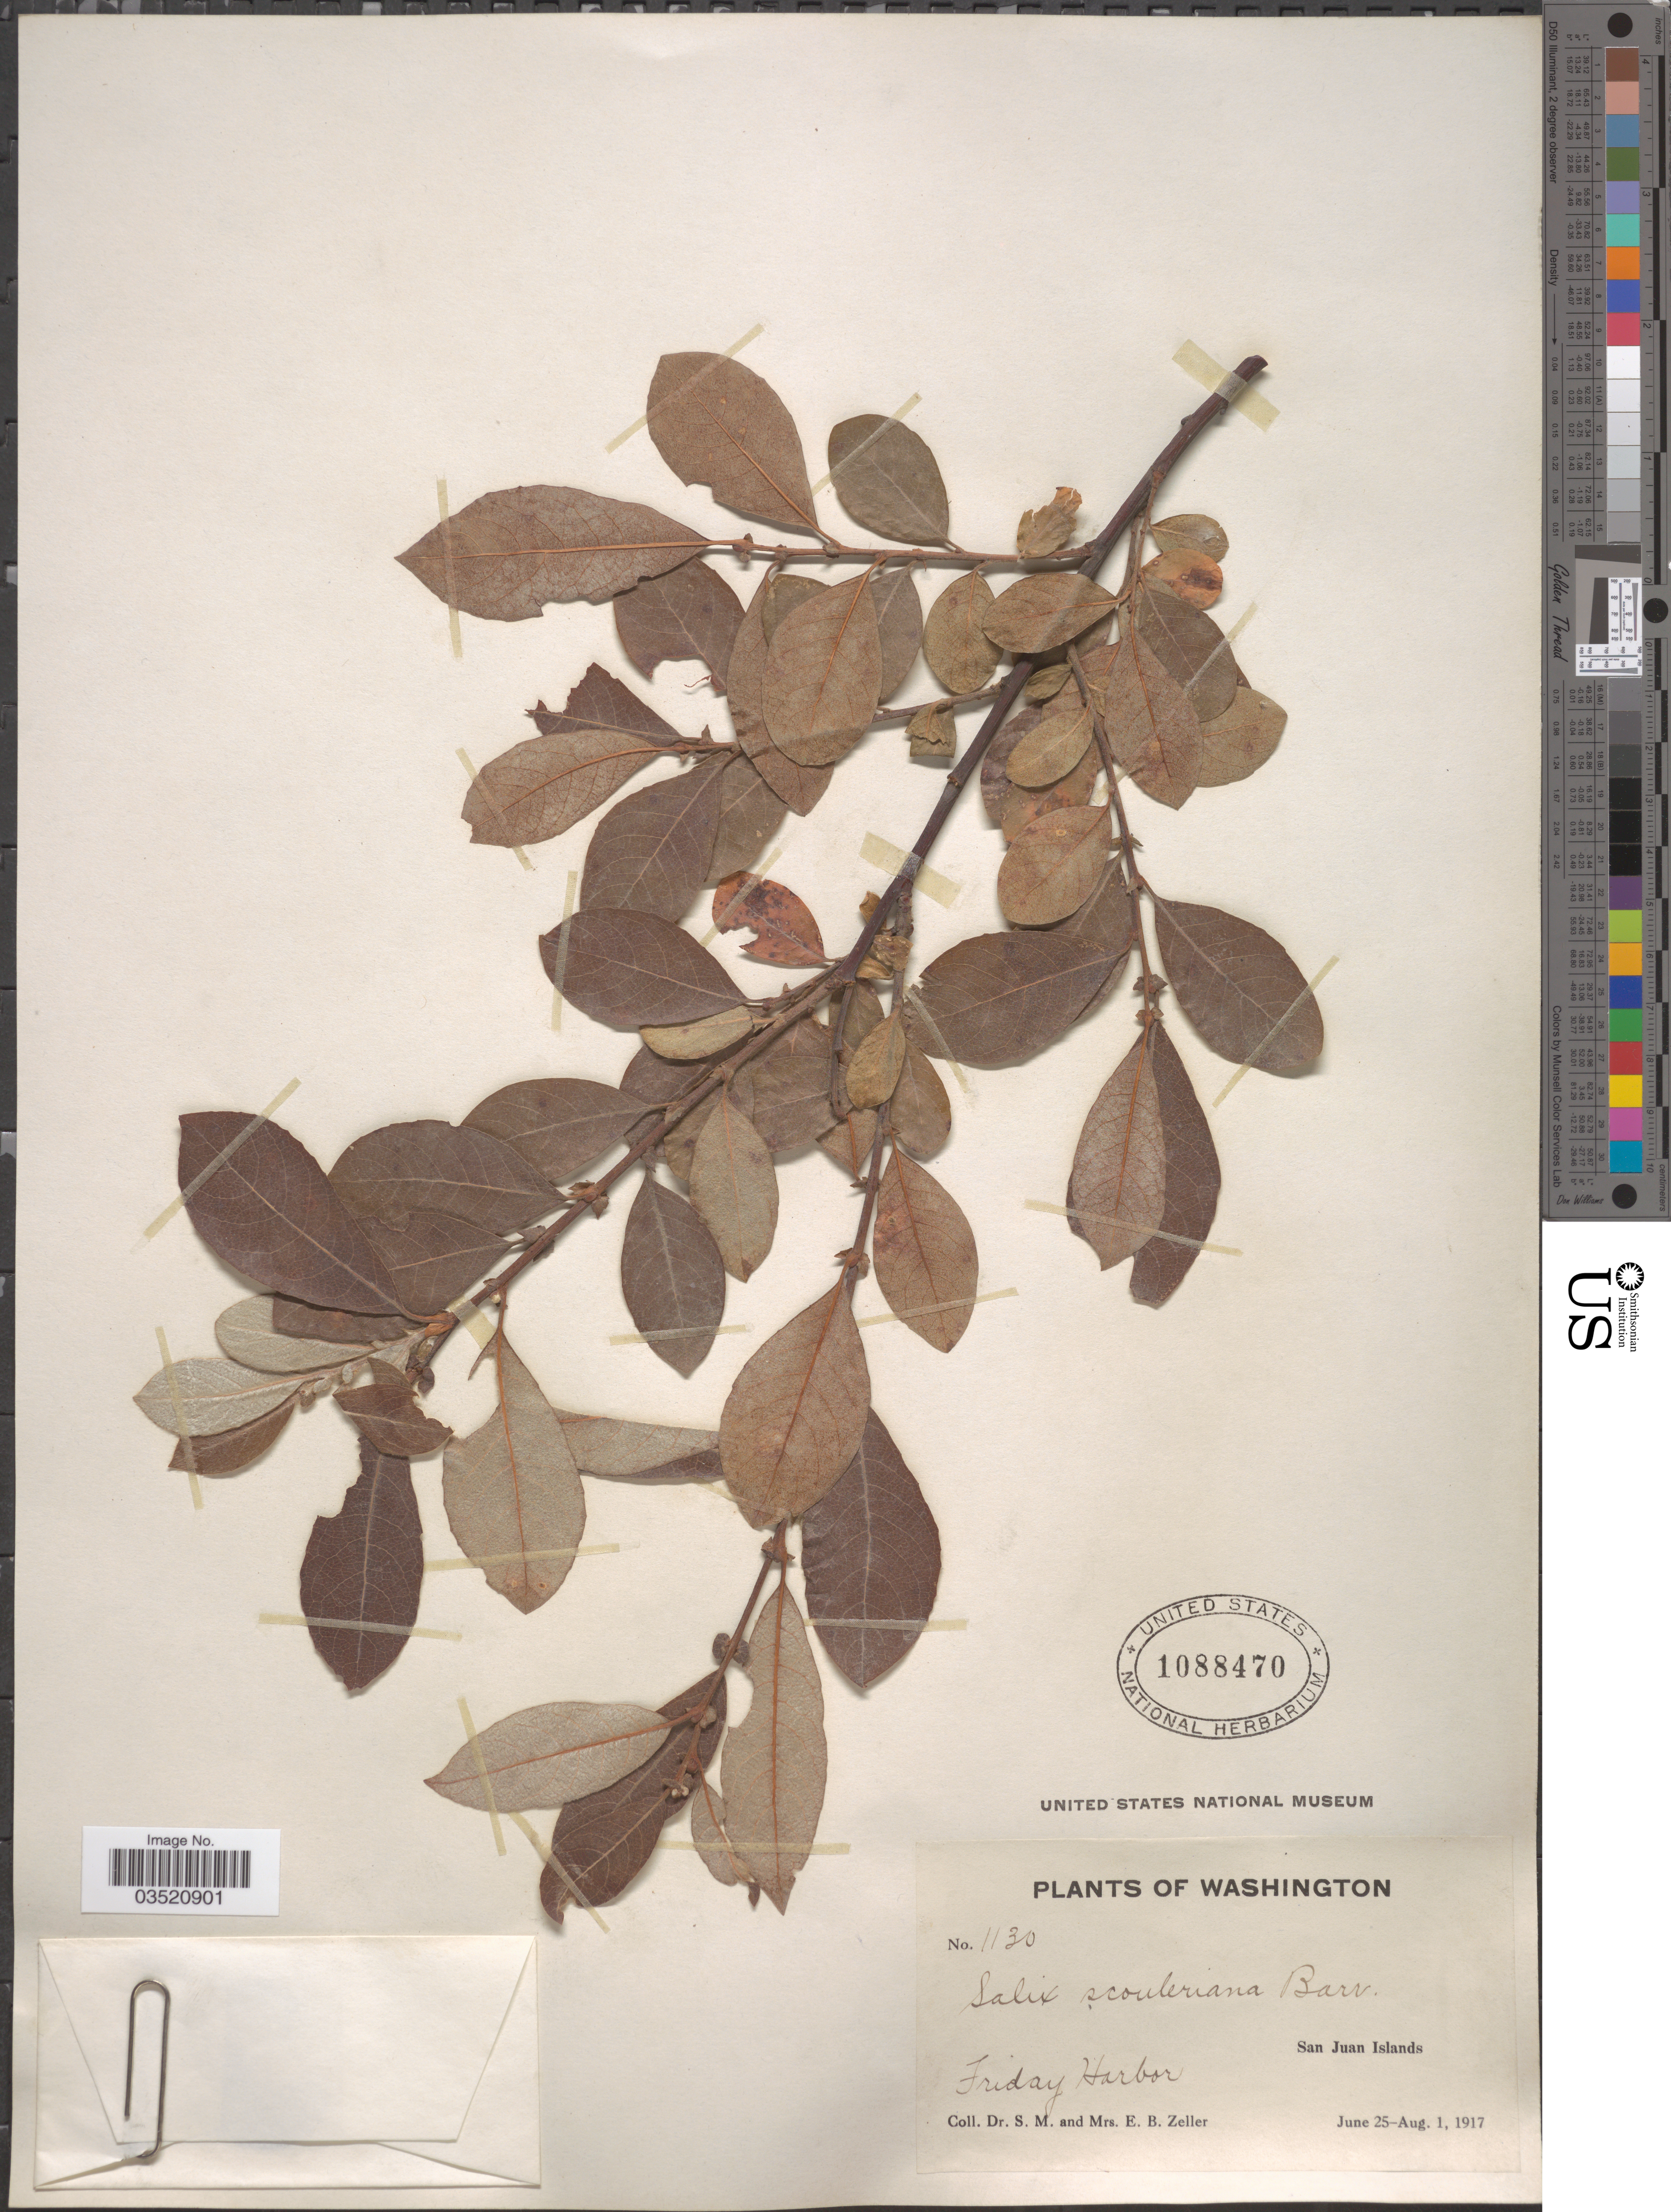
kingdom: Plantae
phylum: Tracheophyta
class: Magnoliopsida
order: Malpighiales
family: Salicaceae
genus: Salix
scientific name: Salix scouleriana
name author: Barratt ex Hook.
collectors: S. Zeller & E. Zeller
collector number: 1130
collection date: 1917-06-25/1917-08-01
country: United States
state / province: Washington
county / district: San Juan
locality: Friday Harbor. San Juan Islands.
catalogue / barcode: US 1088470